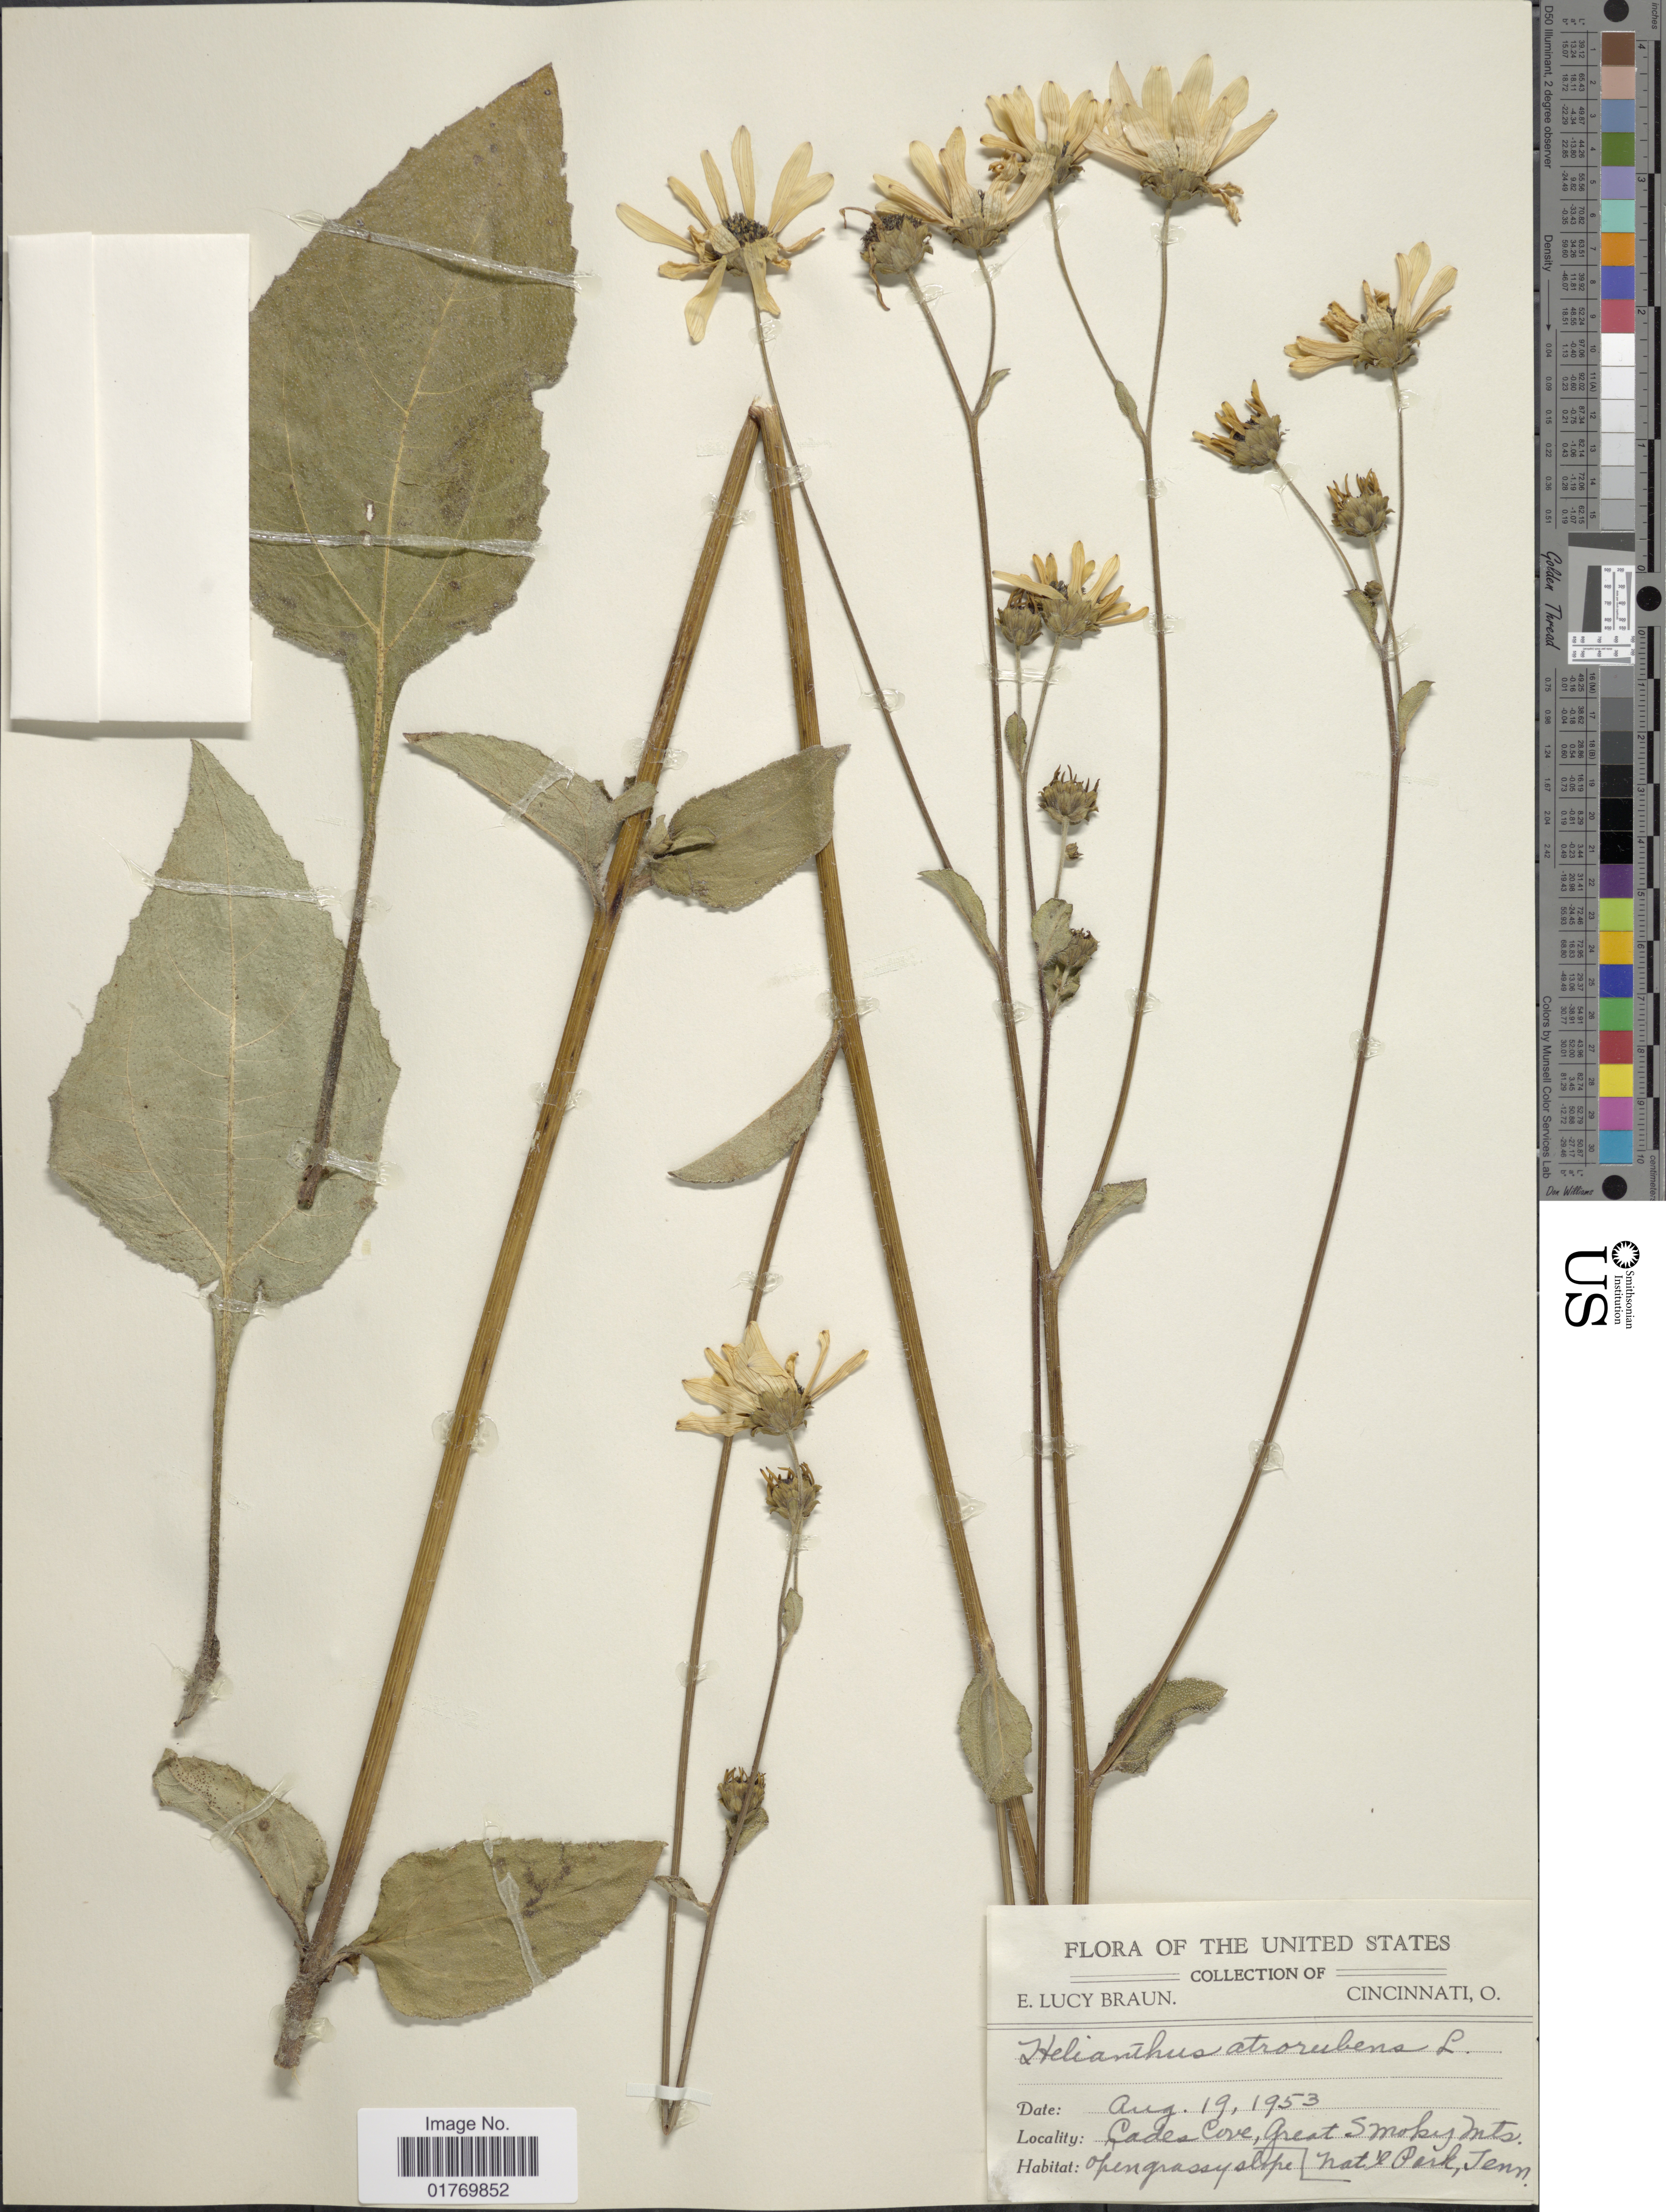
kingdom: Plantae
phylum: Tracheophyta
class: Magnoliopsida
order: Asterales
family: Asteraceae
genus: Helianthus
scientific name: Helianthus atrorubens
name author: L.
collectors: E. L. Braun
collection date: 1953-08-19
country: United States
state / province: Tennessee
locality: Cades Coce, Great Smoky Mts., Nat'l Park, Tenn.